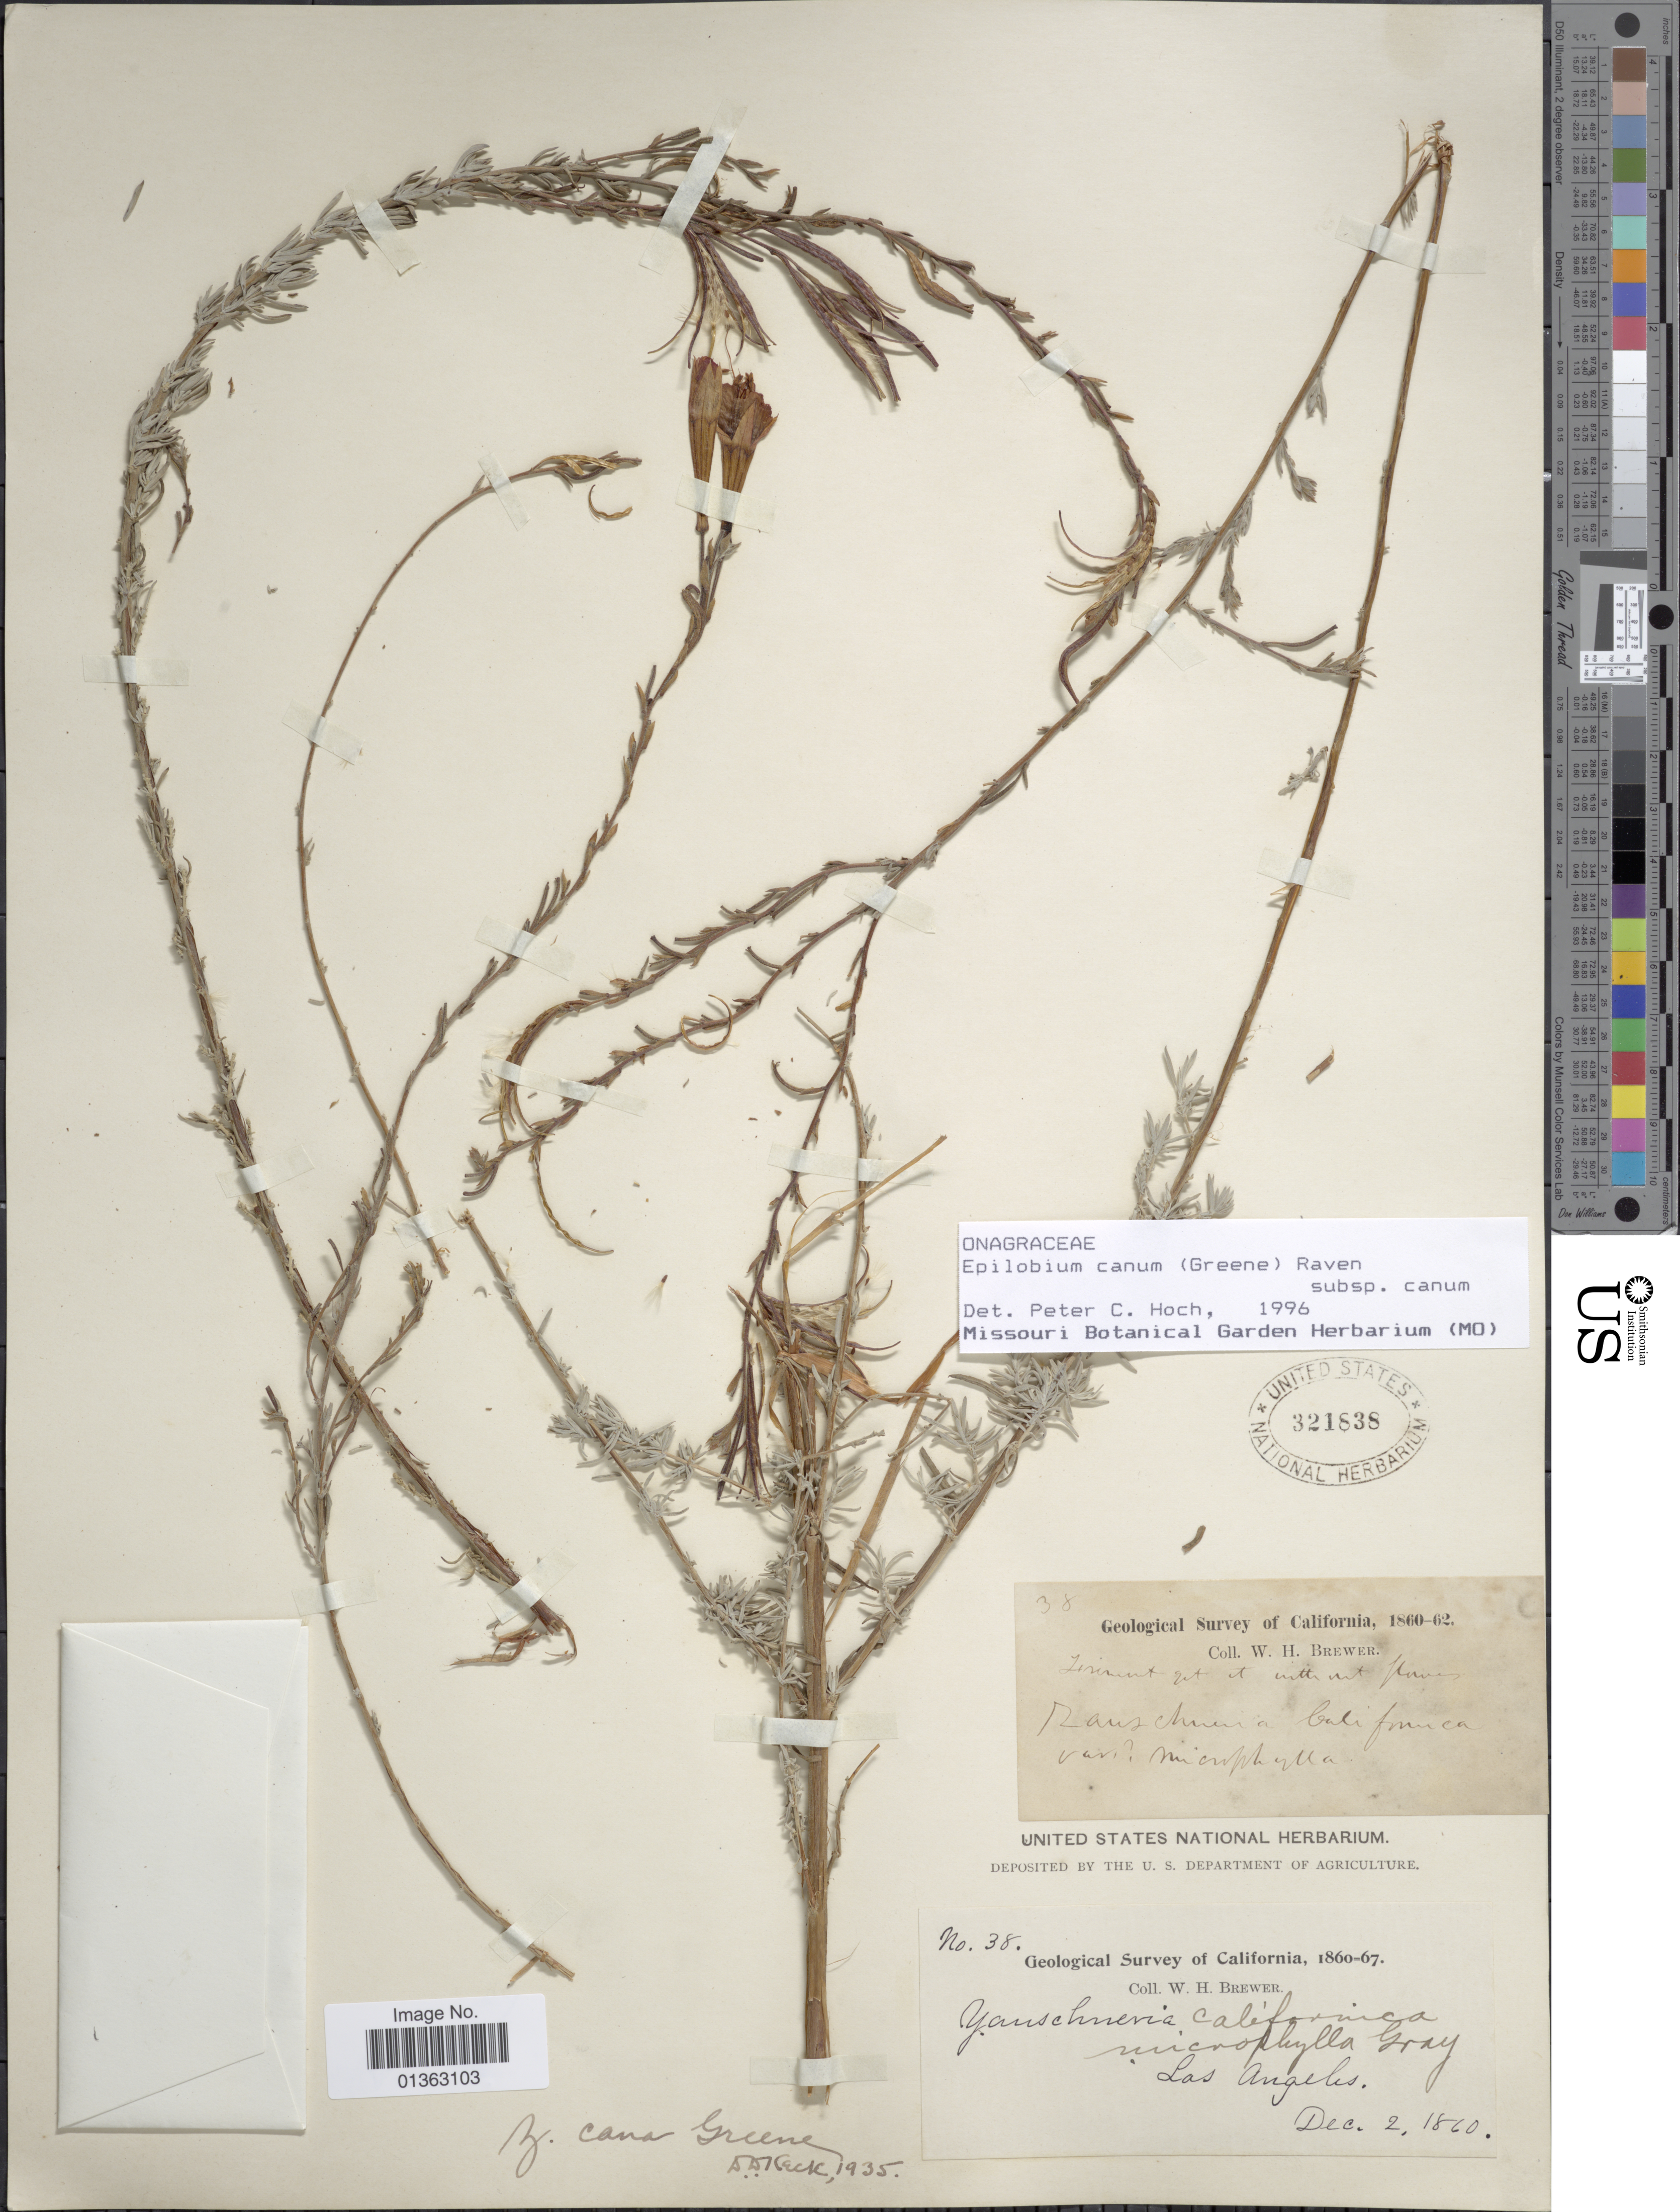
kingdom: Plantae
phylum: Tracheophyta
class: Magnoliopsida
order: Myrtales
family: Onagraceae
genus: Epilobium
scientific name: Epilobium canum subsp. canum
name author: (Greene) P.H. Raven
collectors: W. H. Brewer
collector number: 38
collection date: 1860-12-02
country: United States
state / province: California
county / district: Los Angeles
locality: Los Angeles.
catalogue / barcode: US 321838